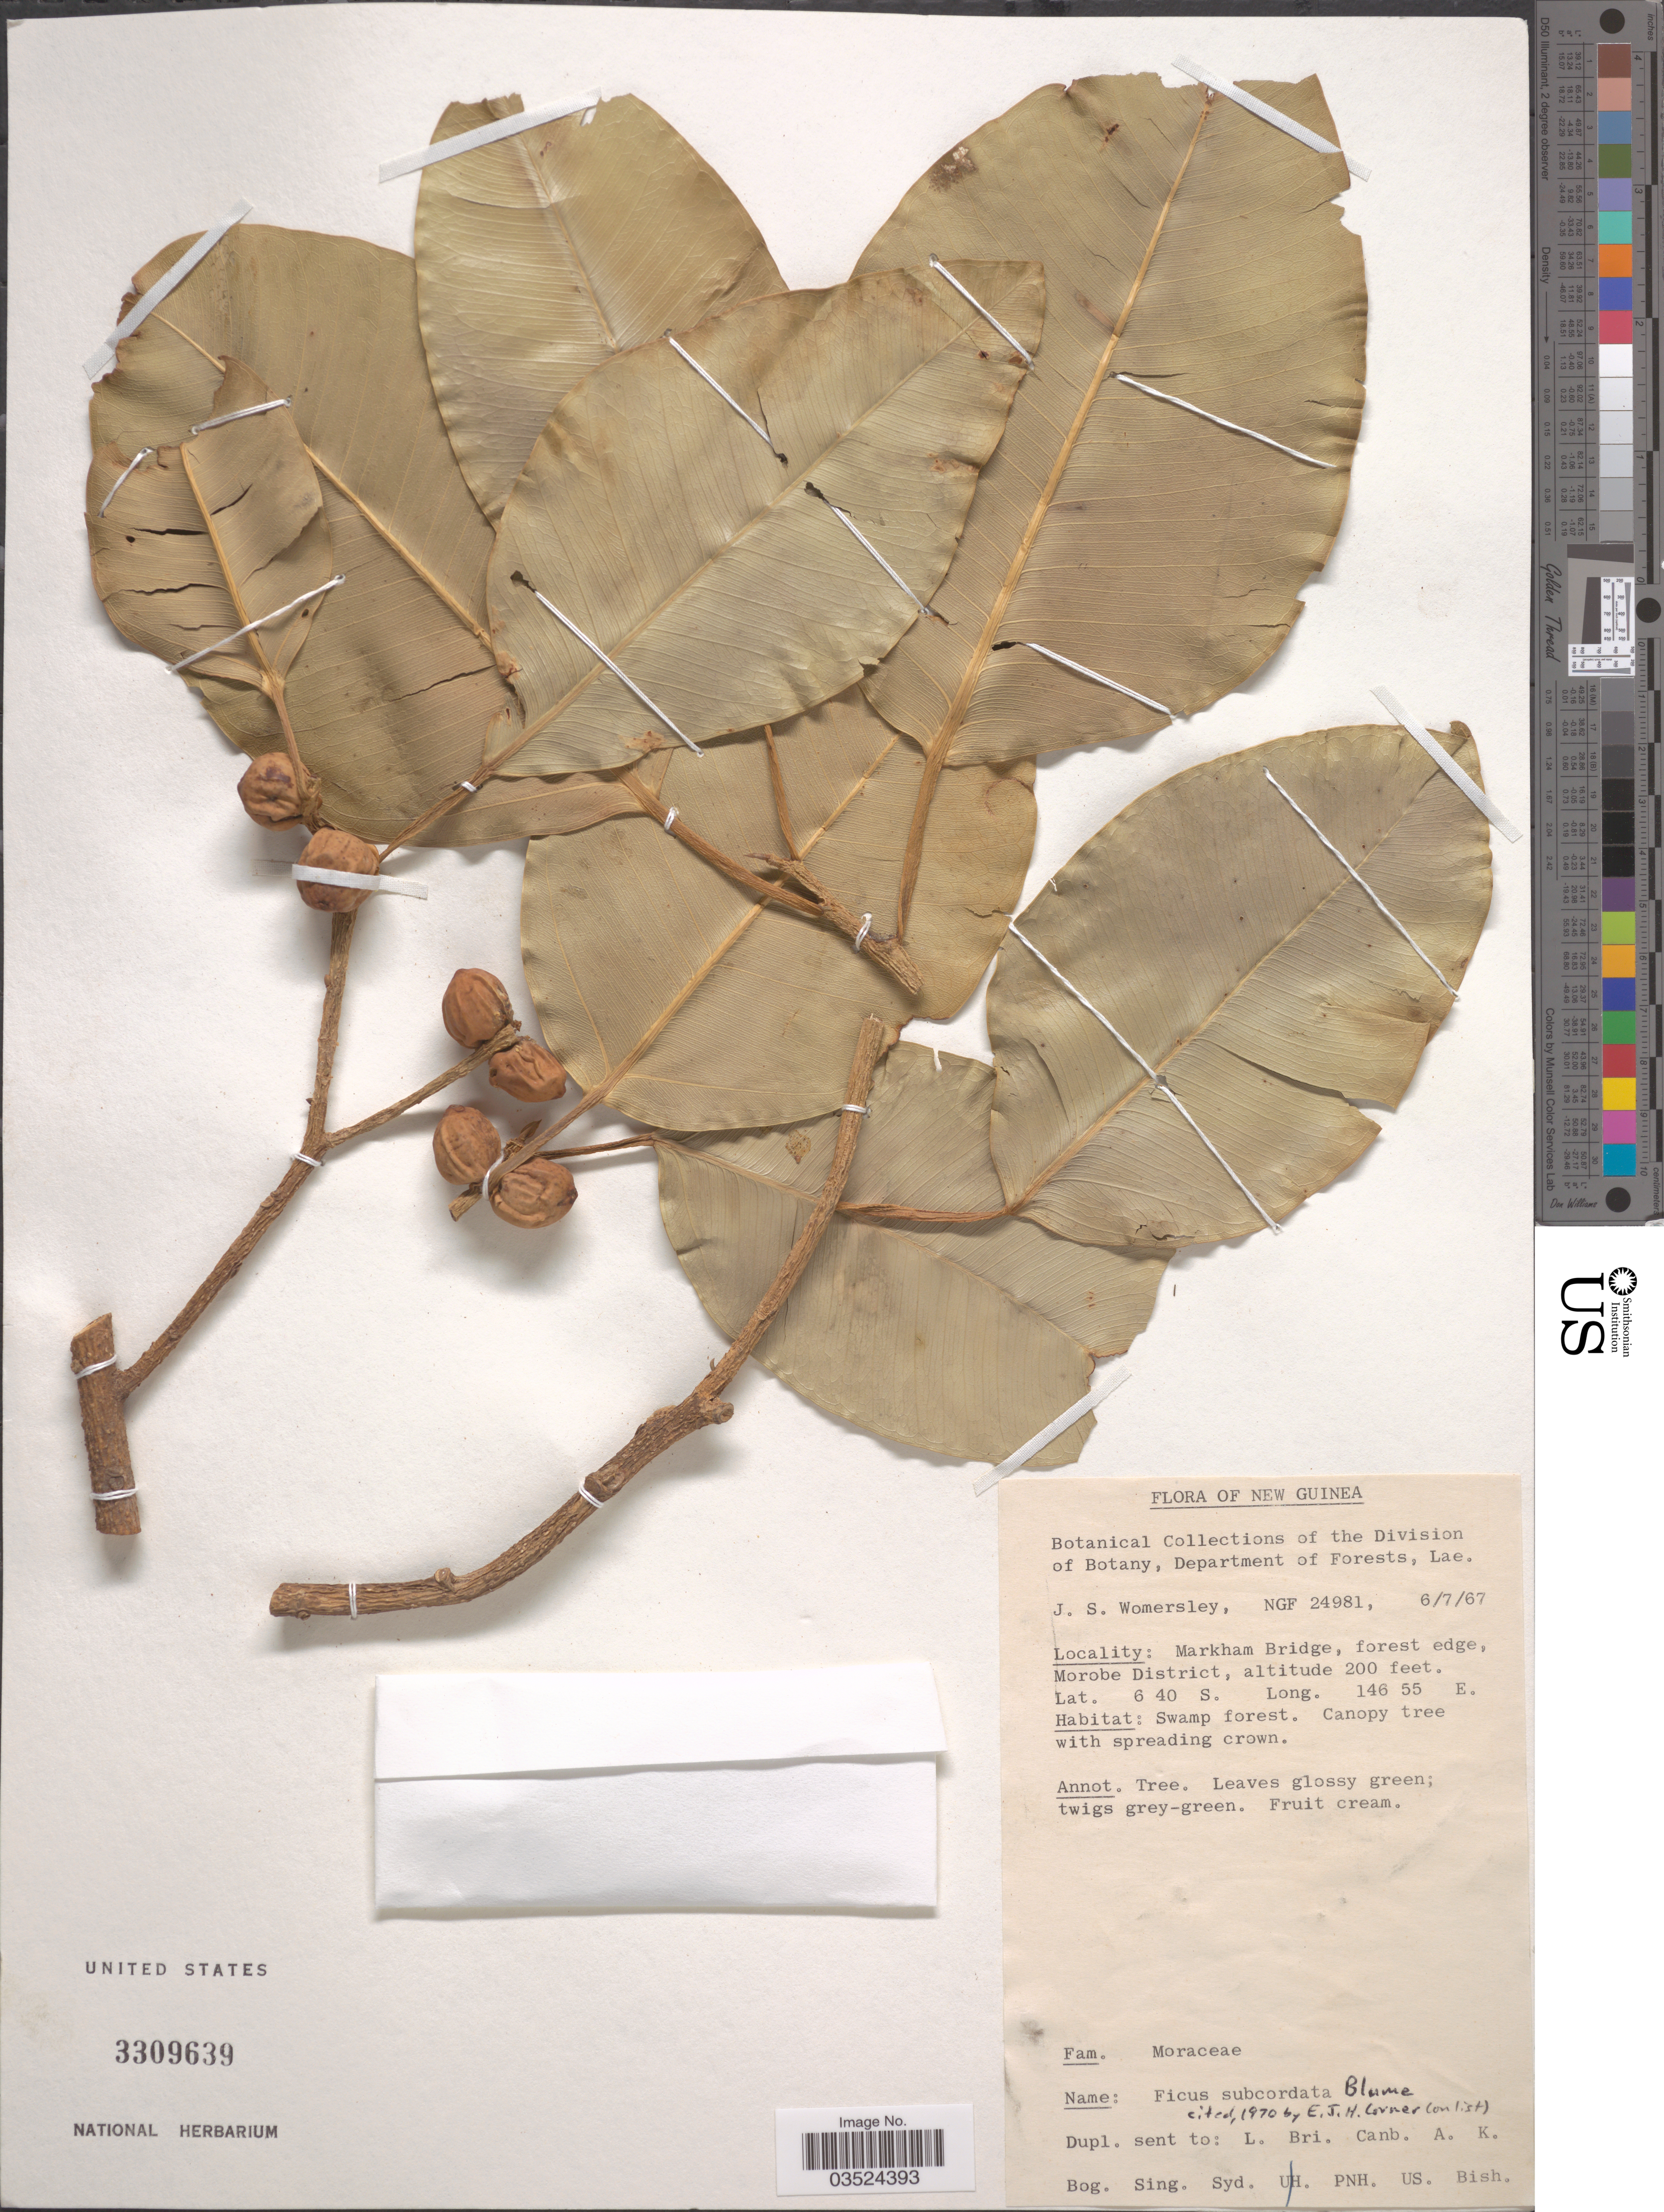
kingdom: Plantae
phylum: Tracheophyta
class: Magnoliopsida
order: Rosales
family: Moraceae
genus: Ficus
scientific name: Ficus subcordata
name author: Blume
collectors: J. S. Womersley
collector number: NGF24981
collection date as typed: Transcribed d/m/y: 6/7/67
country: Papua New Guinea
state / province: Morobe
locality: New Guinea. Markham Bridge, forest edge, Morobe District.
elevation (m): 61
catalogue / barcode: US 3309639